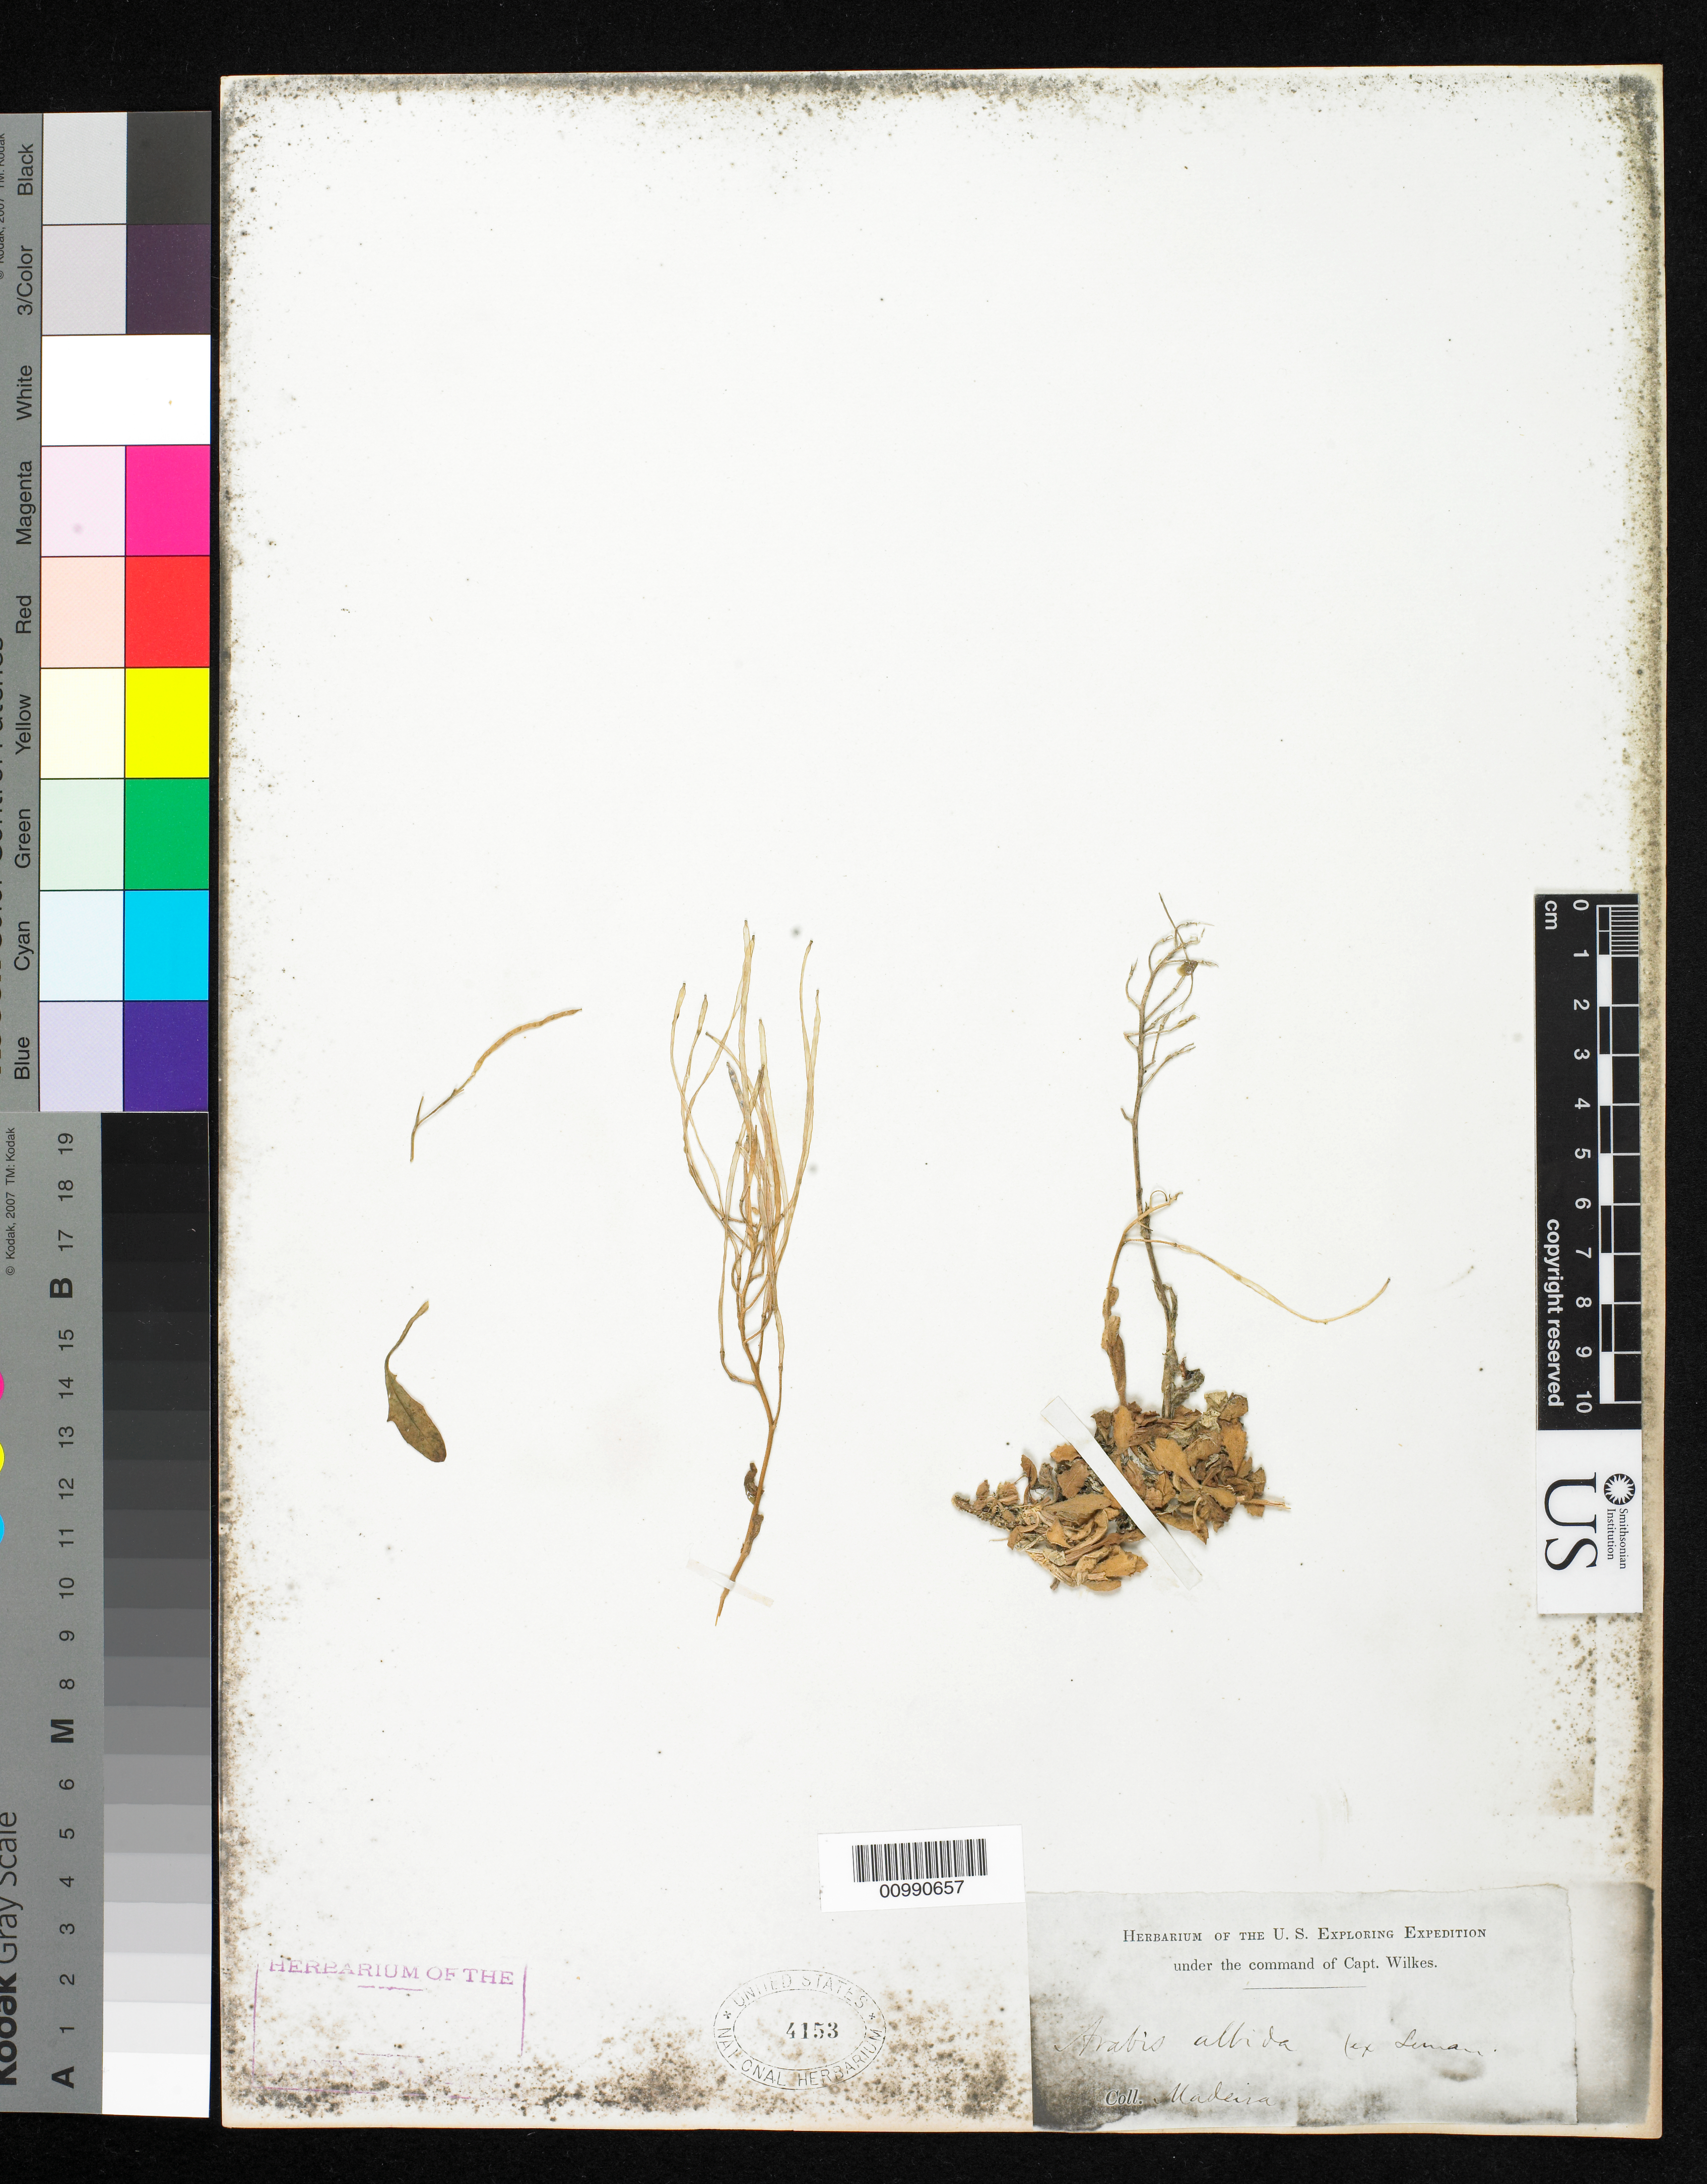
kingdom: Plantae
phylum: Tracheophyta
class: Magnoliopsida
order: Brassicales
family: Brassicaceae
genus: Arabis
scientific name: Arabis alpina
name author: L.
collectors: Wilkes Explor. Exped.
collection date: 1838/1842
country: Portugal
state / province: Madeira (Aut. Reg.)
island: Madeira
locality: Funchal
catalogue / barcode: US 4153